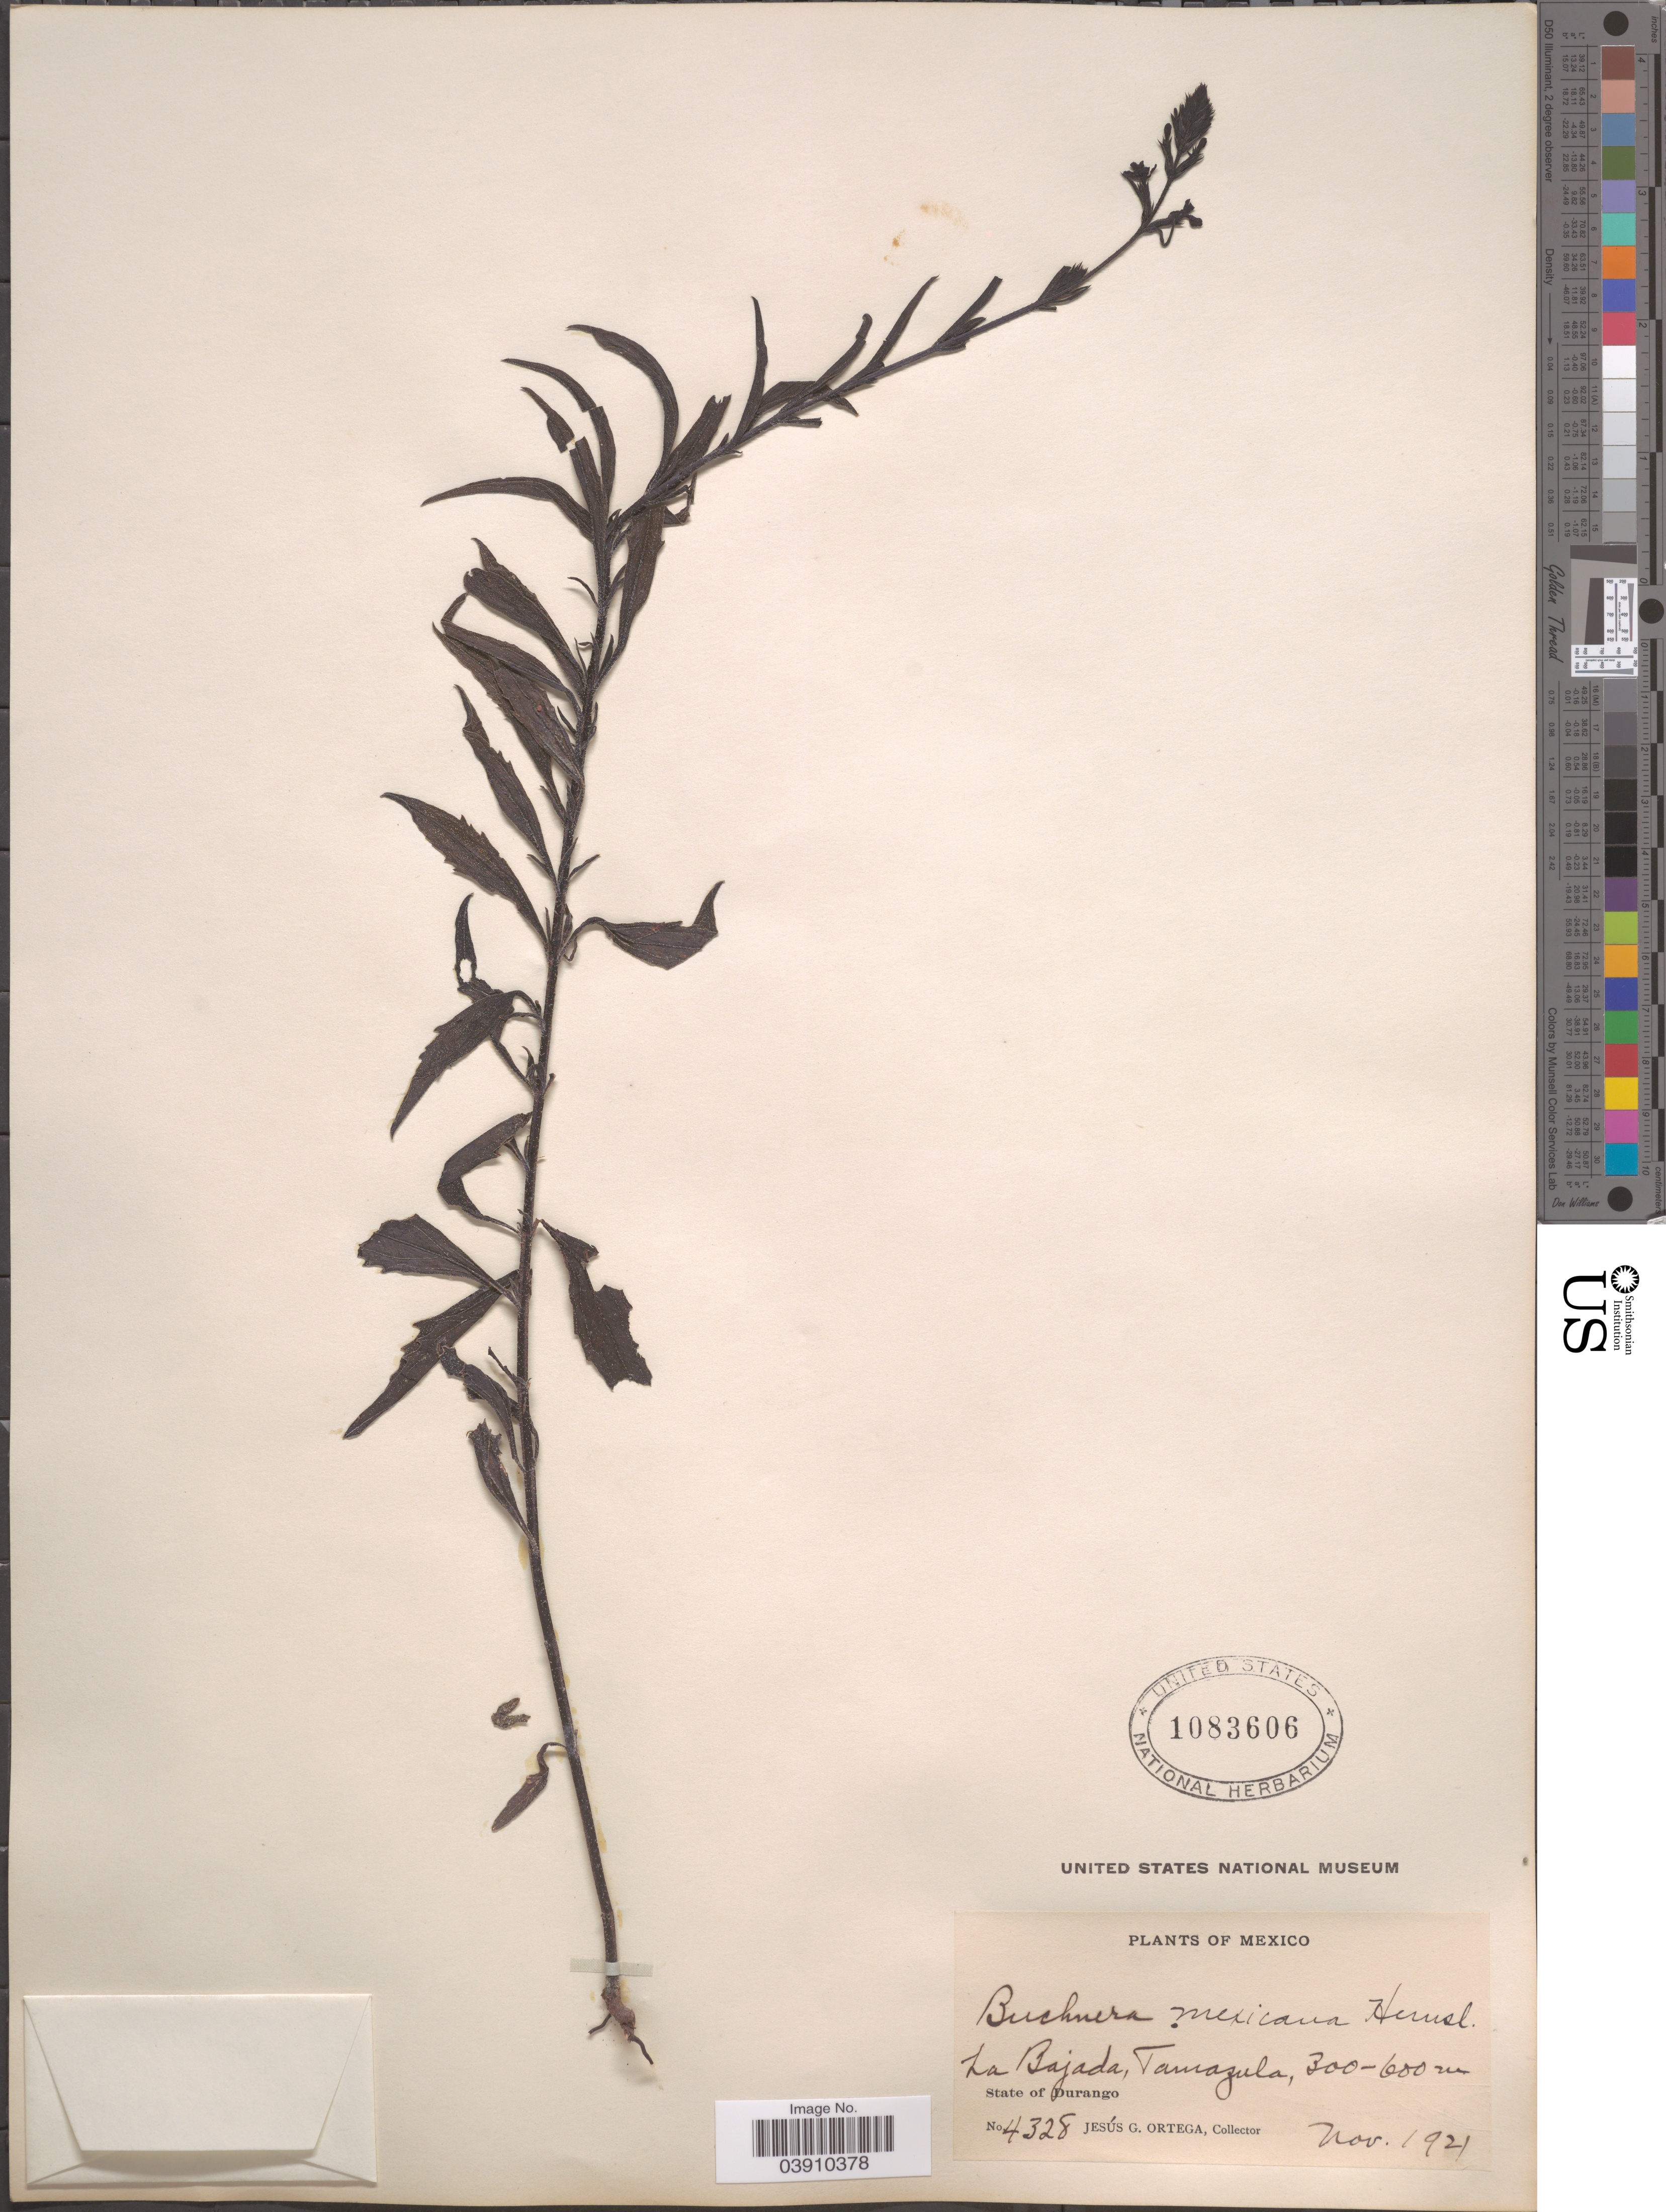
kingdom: Plantae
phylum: Tracheophyta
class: Magnoliopsida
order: Lamiales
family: Orobanchaceae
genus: Buchnera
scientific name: Buchnera pusilla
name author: Kunth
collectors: J. Ortega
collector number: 4328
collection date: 1921-11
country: Mexico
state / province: Durango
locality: La Bajada, Tamazula.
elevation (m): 300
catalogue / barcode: US 1083606